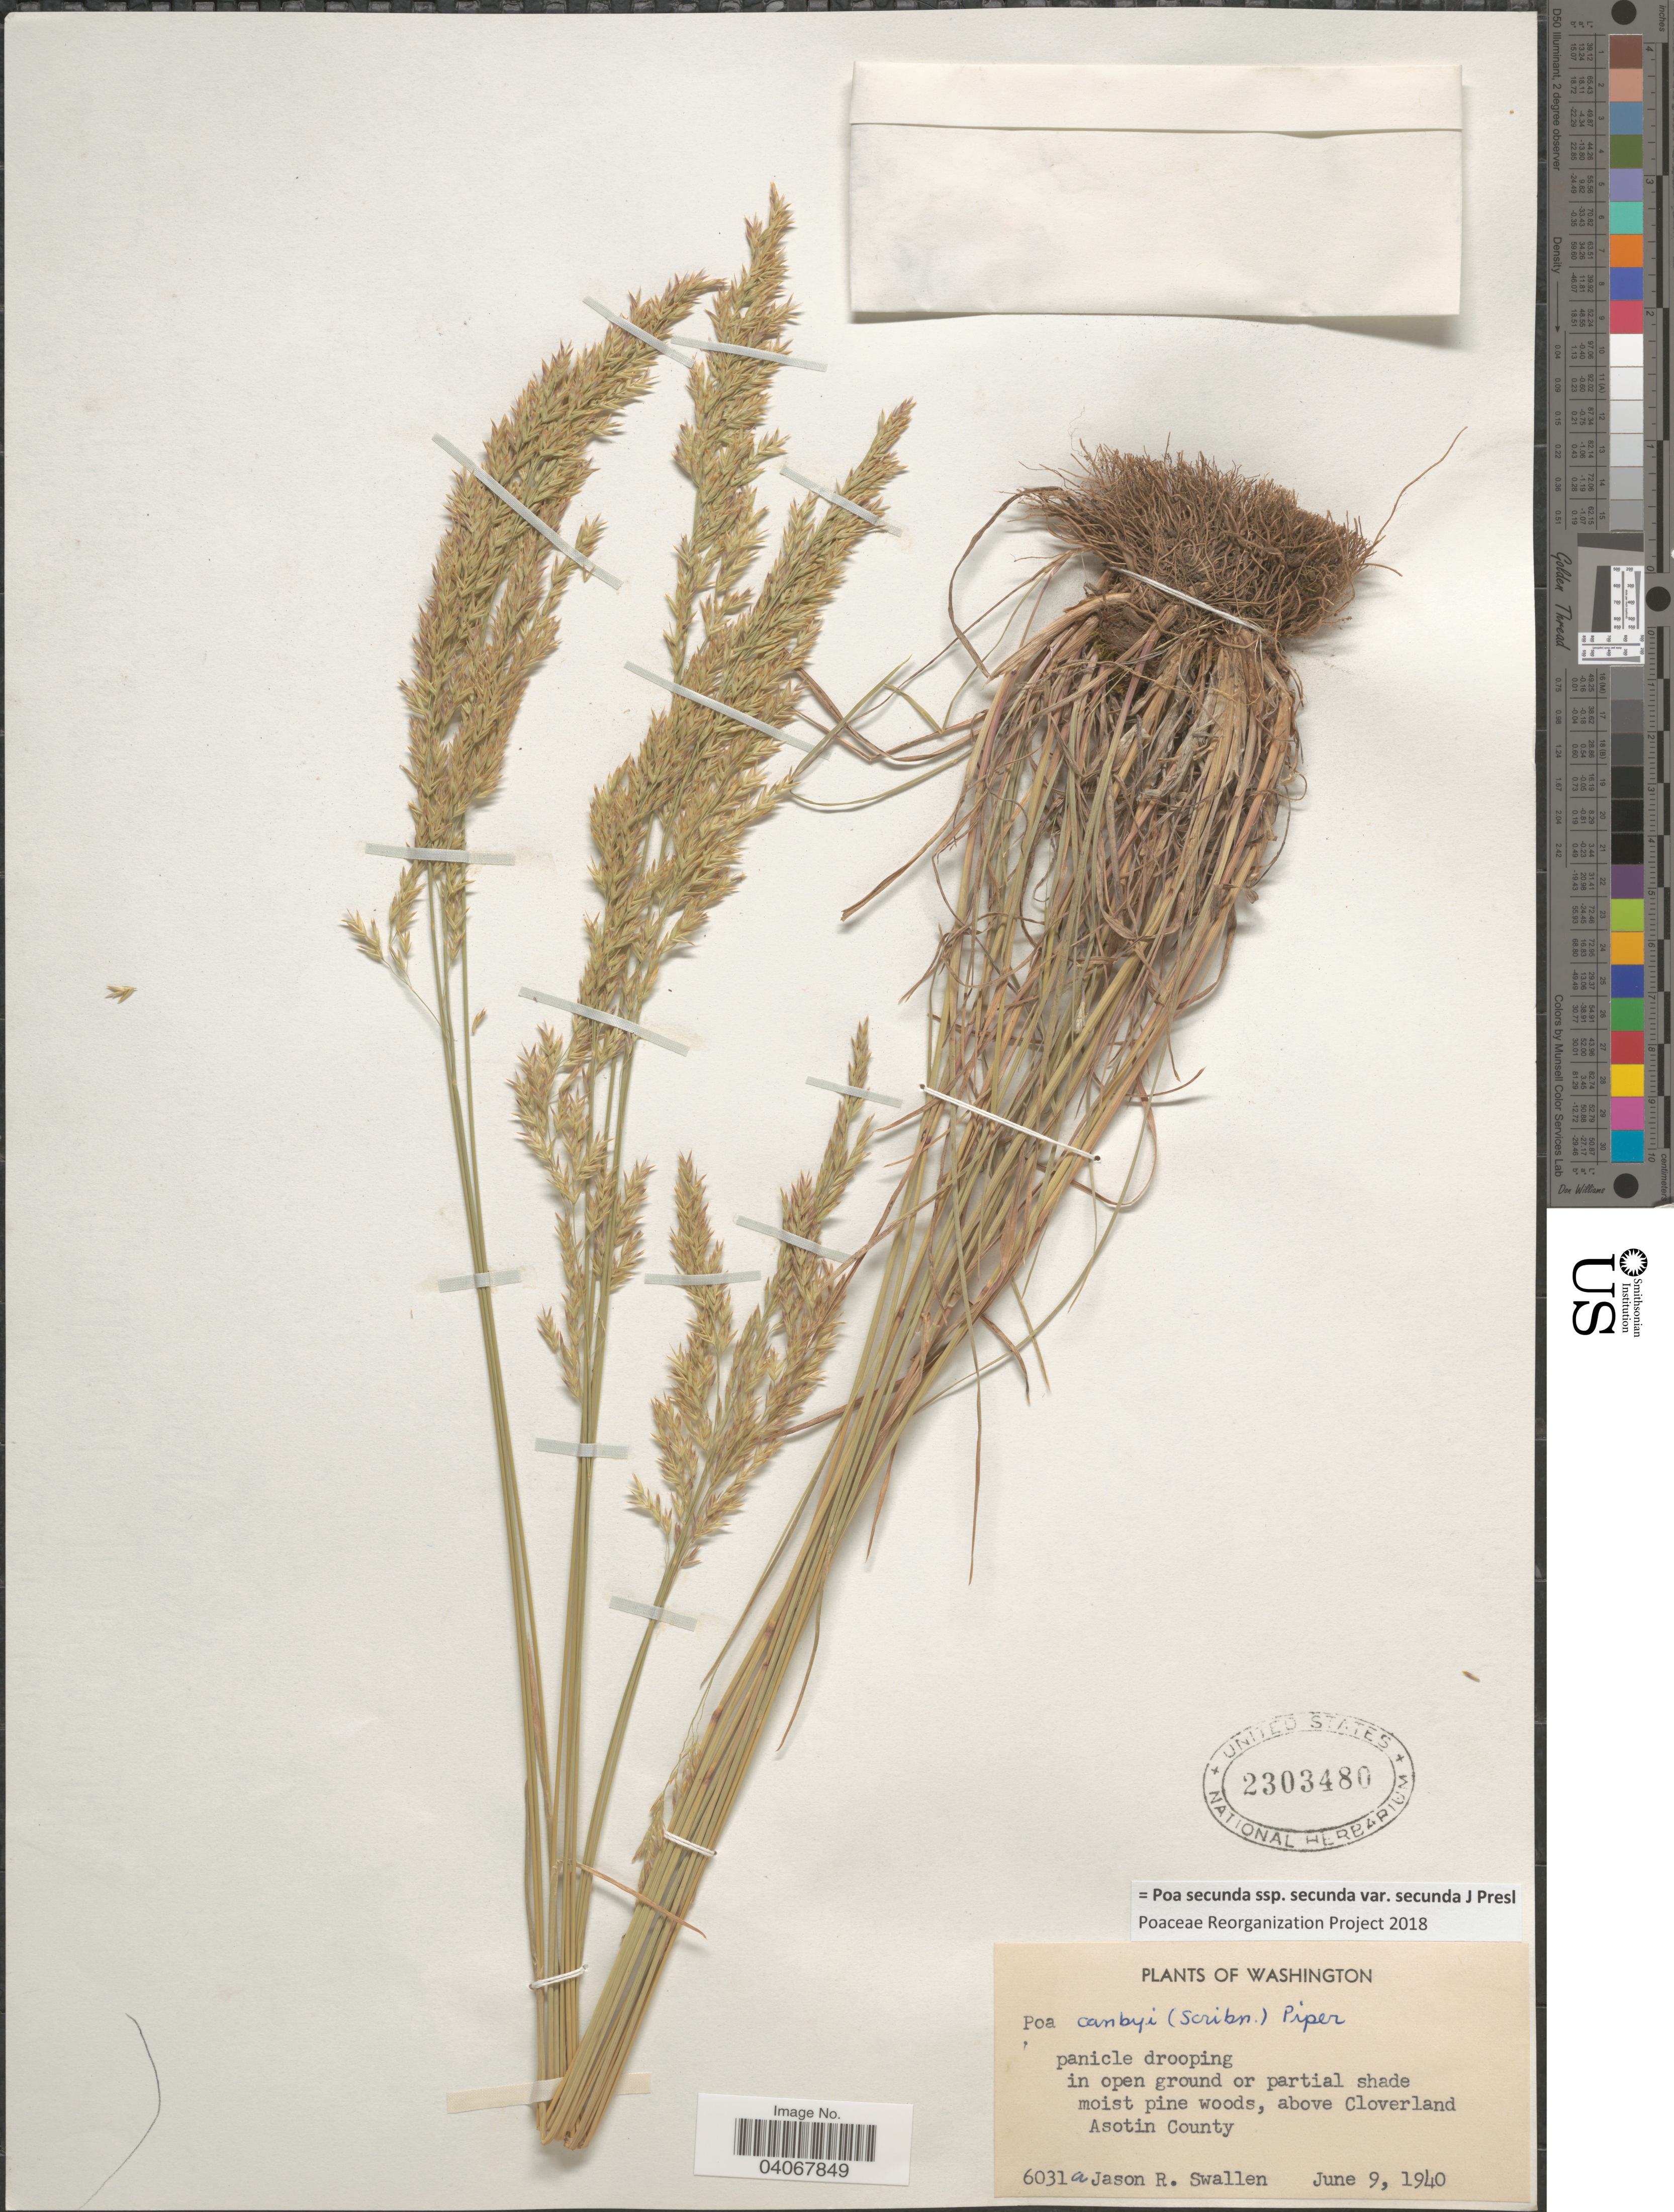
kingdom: Plantae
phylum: Tracheophyta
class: Liliopsida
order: Poales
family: Poaceae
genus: Poa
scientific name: Poa secunda subsp. secunda var. secunda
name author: J. Presl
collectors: J. R. Swallen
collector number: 6031a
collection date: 1940-06-09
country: United States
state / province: Washington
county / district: Asotin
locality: In open ground or partial shade moist pine woods, above Cloverland. Asotin County.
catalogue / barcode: US 2303480